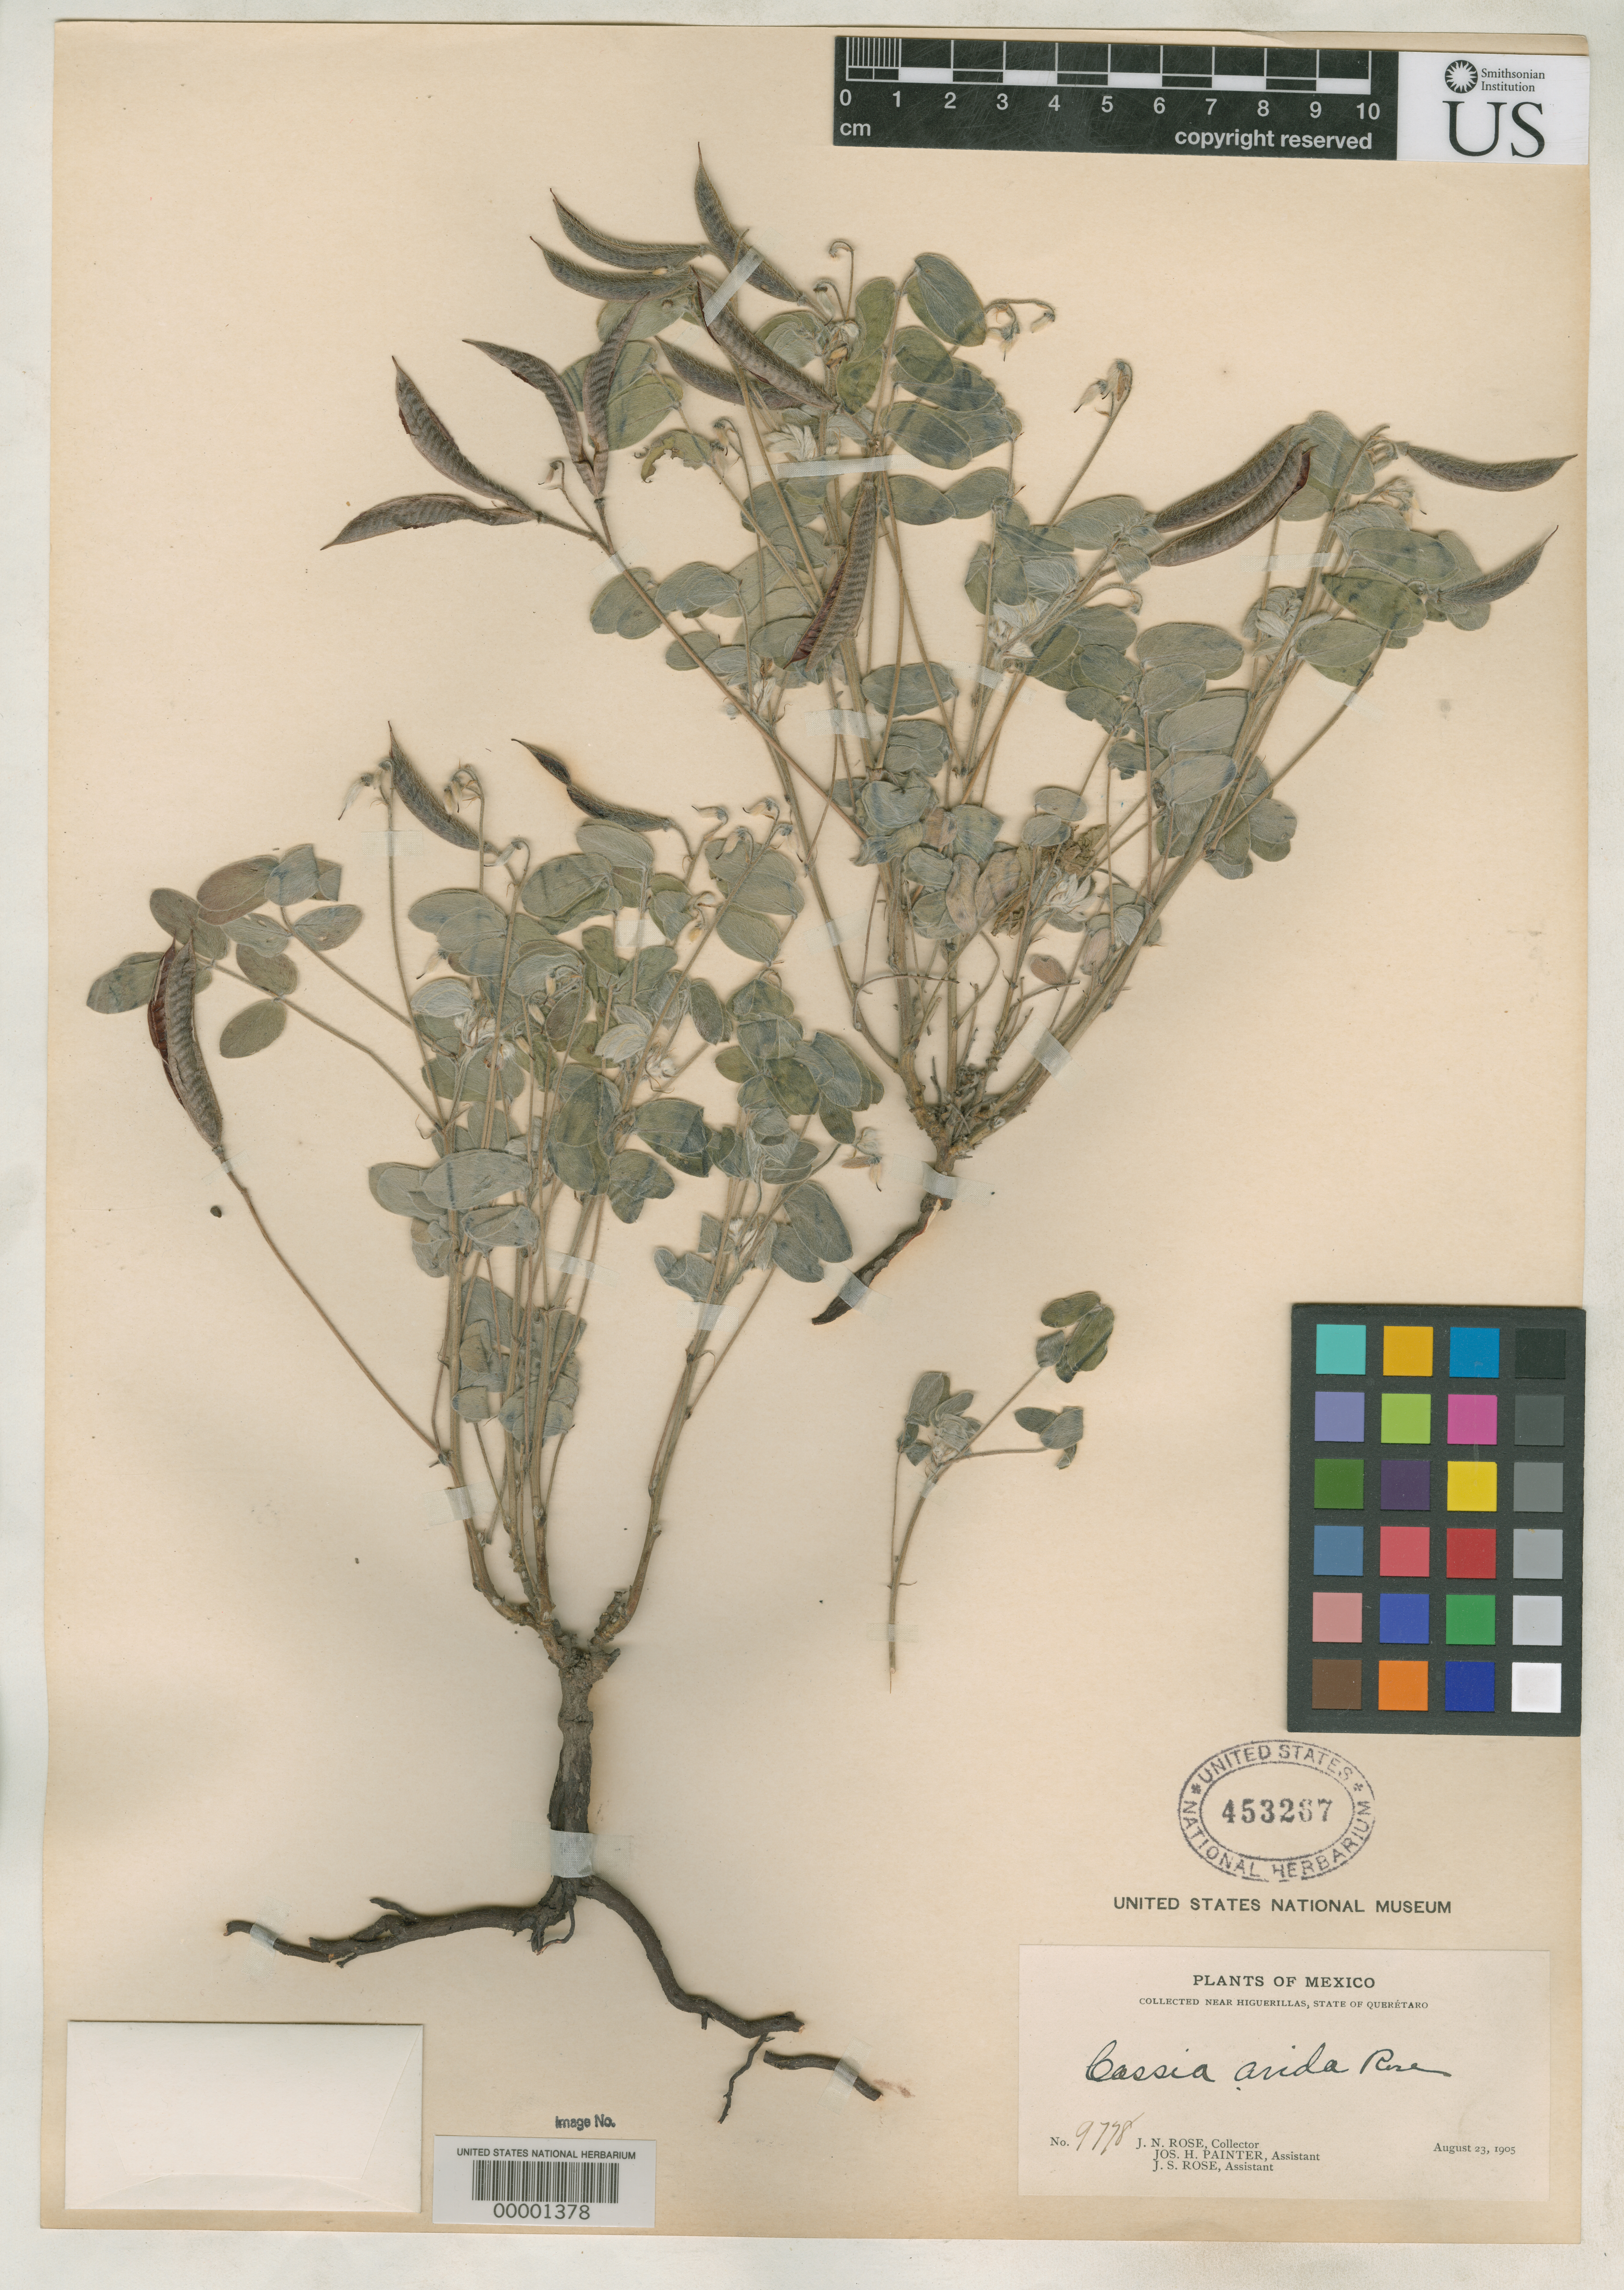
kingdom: Plantae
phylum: Tracheophyta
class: Magnoliopsida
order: Fabales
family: Fabaceae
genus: Cassia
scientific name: Cassia arida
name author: Rose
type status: Holotype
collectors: J. N. Rose & J. H. Painter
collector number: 9778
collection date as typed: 23 Aug 1905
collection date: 1905-08-23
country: Mexico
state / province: Querétaro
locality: Near Higuerellas.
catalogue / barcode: US 453267